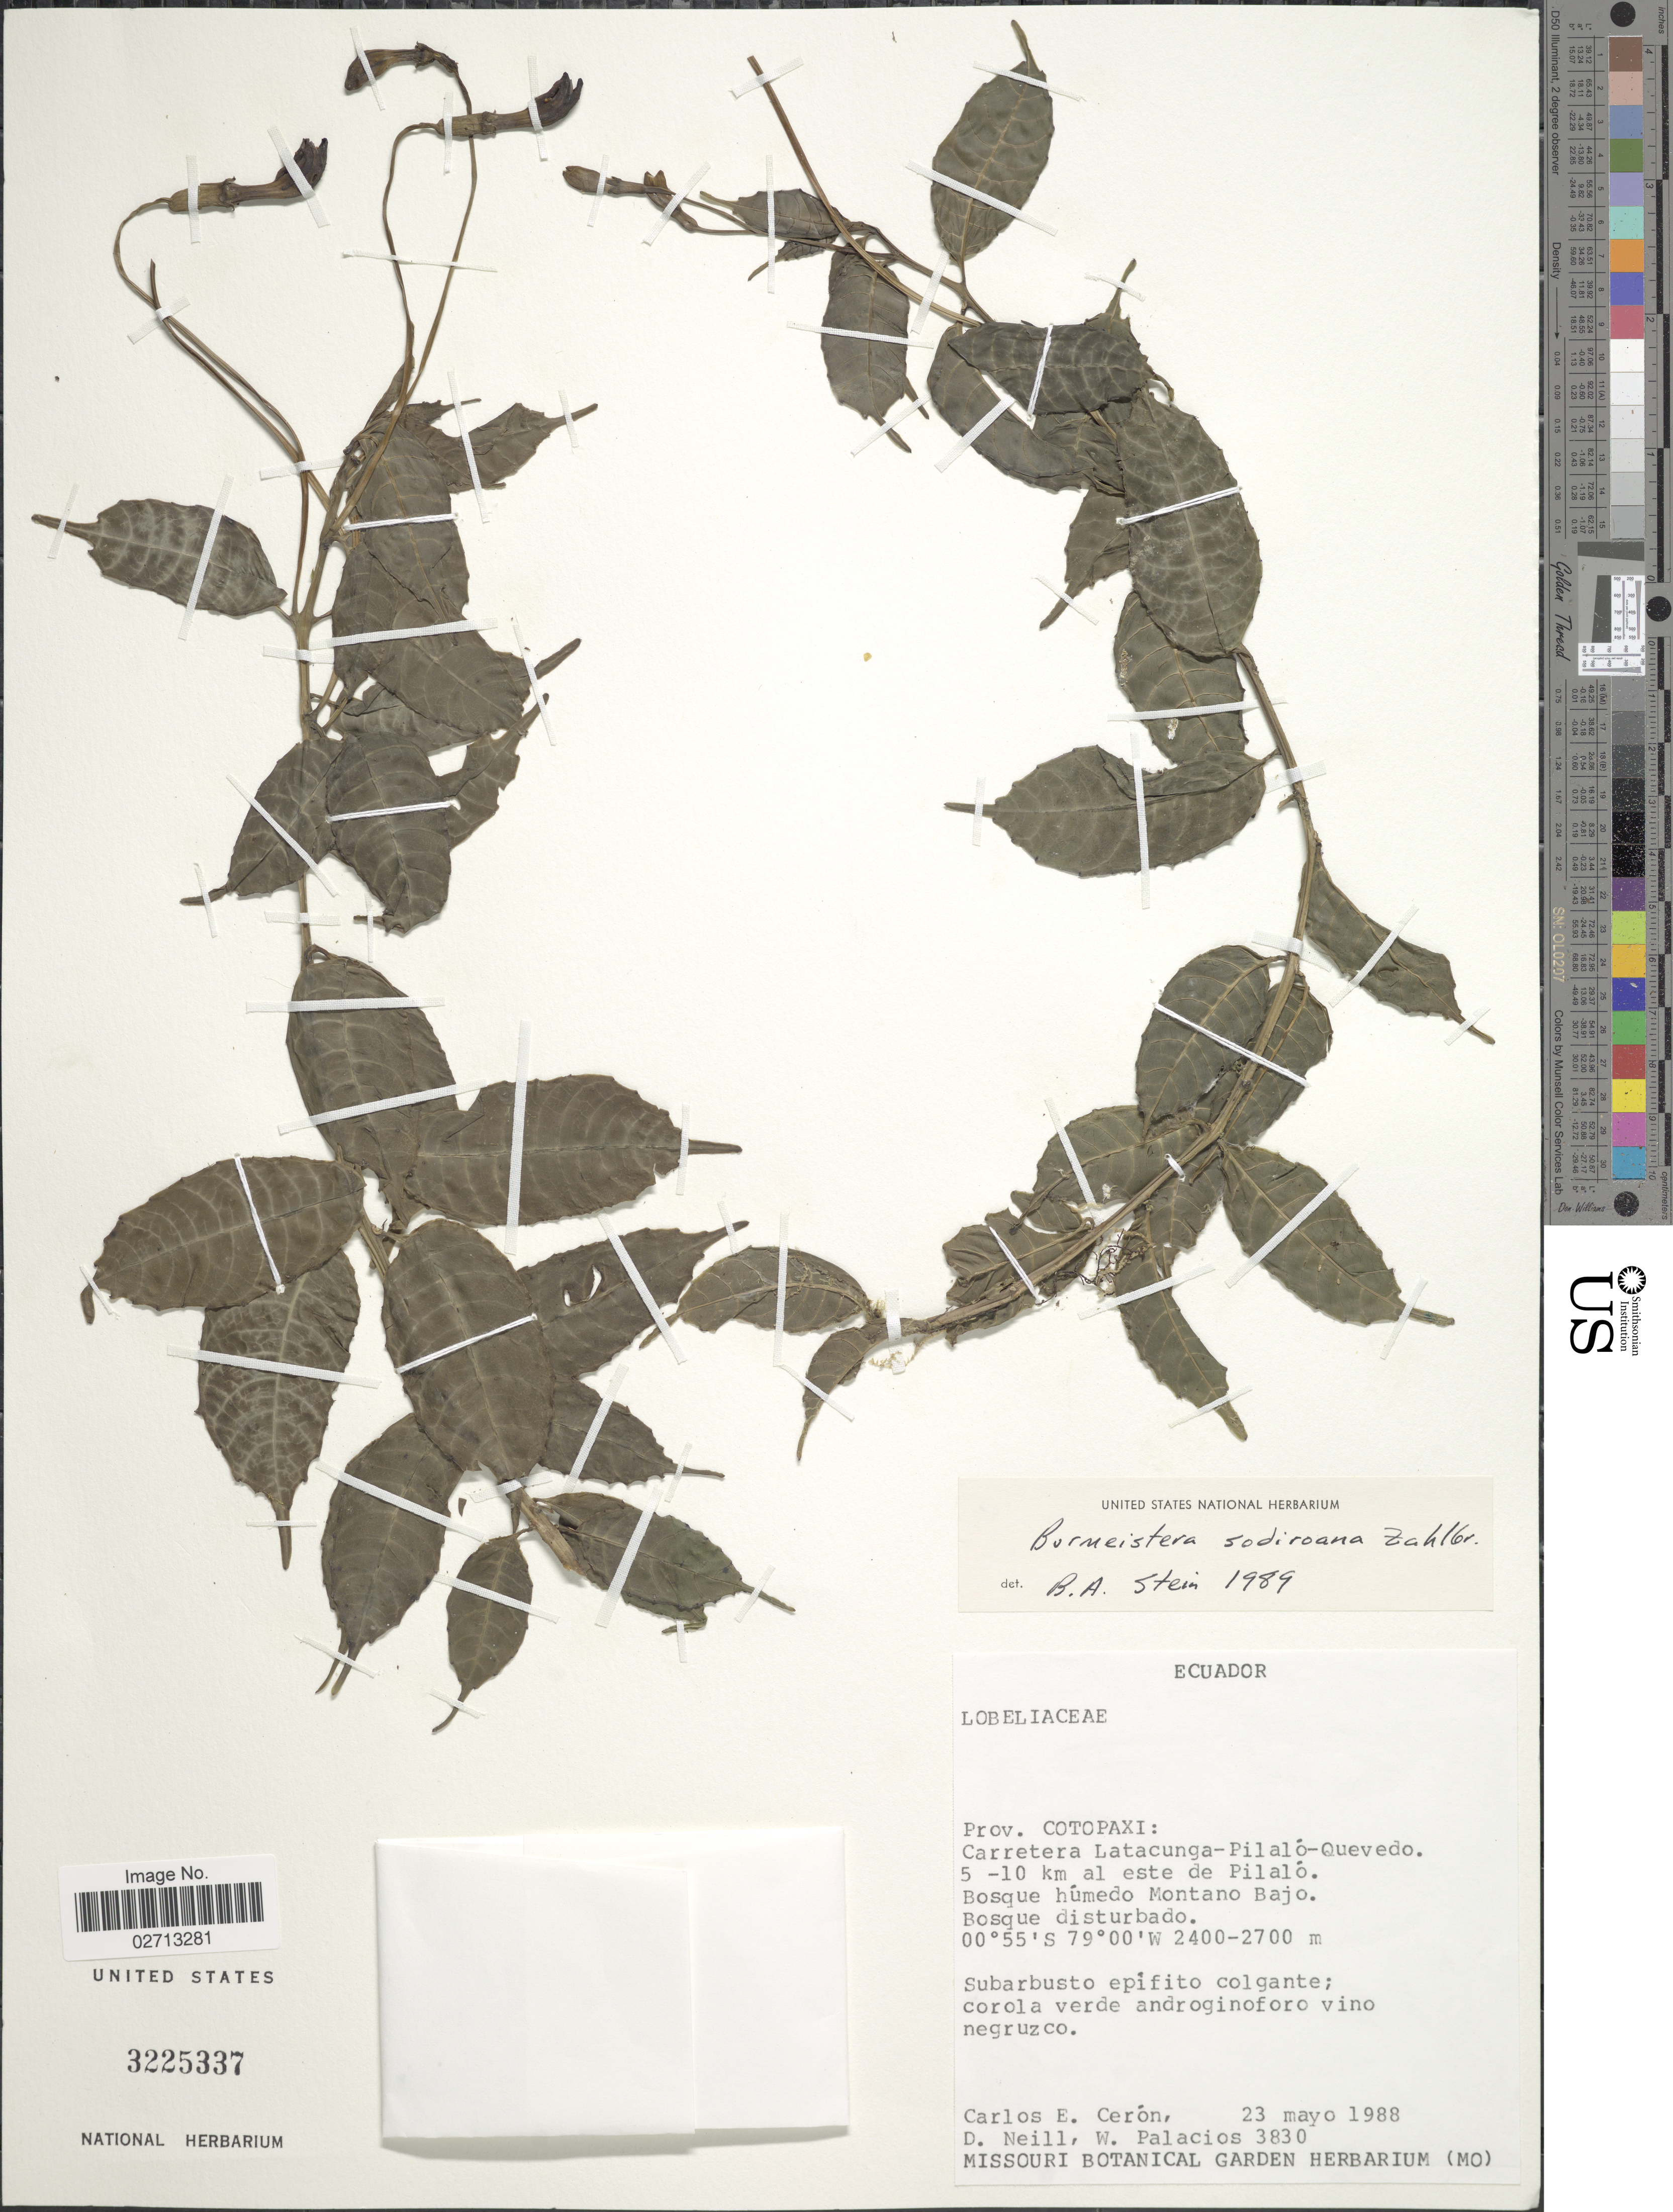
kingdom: Plantae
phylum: Tracheophyta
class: Magnoliopsida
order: Asterales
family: Campanulaceae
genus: Burmeistera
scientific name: Burmeistera sodiroana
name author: Zahlbr.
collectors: C. E. Cerón M., D. Neill & W. Palacios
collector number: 3830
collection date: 1988-05-23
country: Ecuador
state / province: Cotopaxi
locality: Carretera Latacunga-Pilaló-Quevedo. 5-10 km al este de Pilaló.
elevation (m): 2400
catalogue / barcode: US 3225337